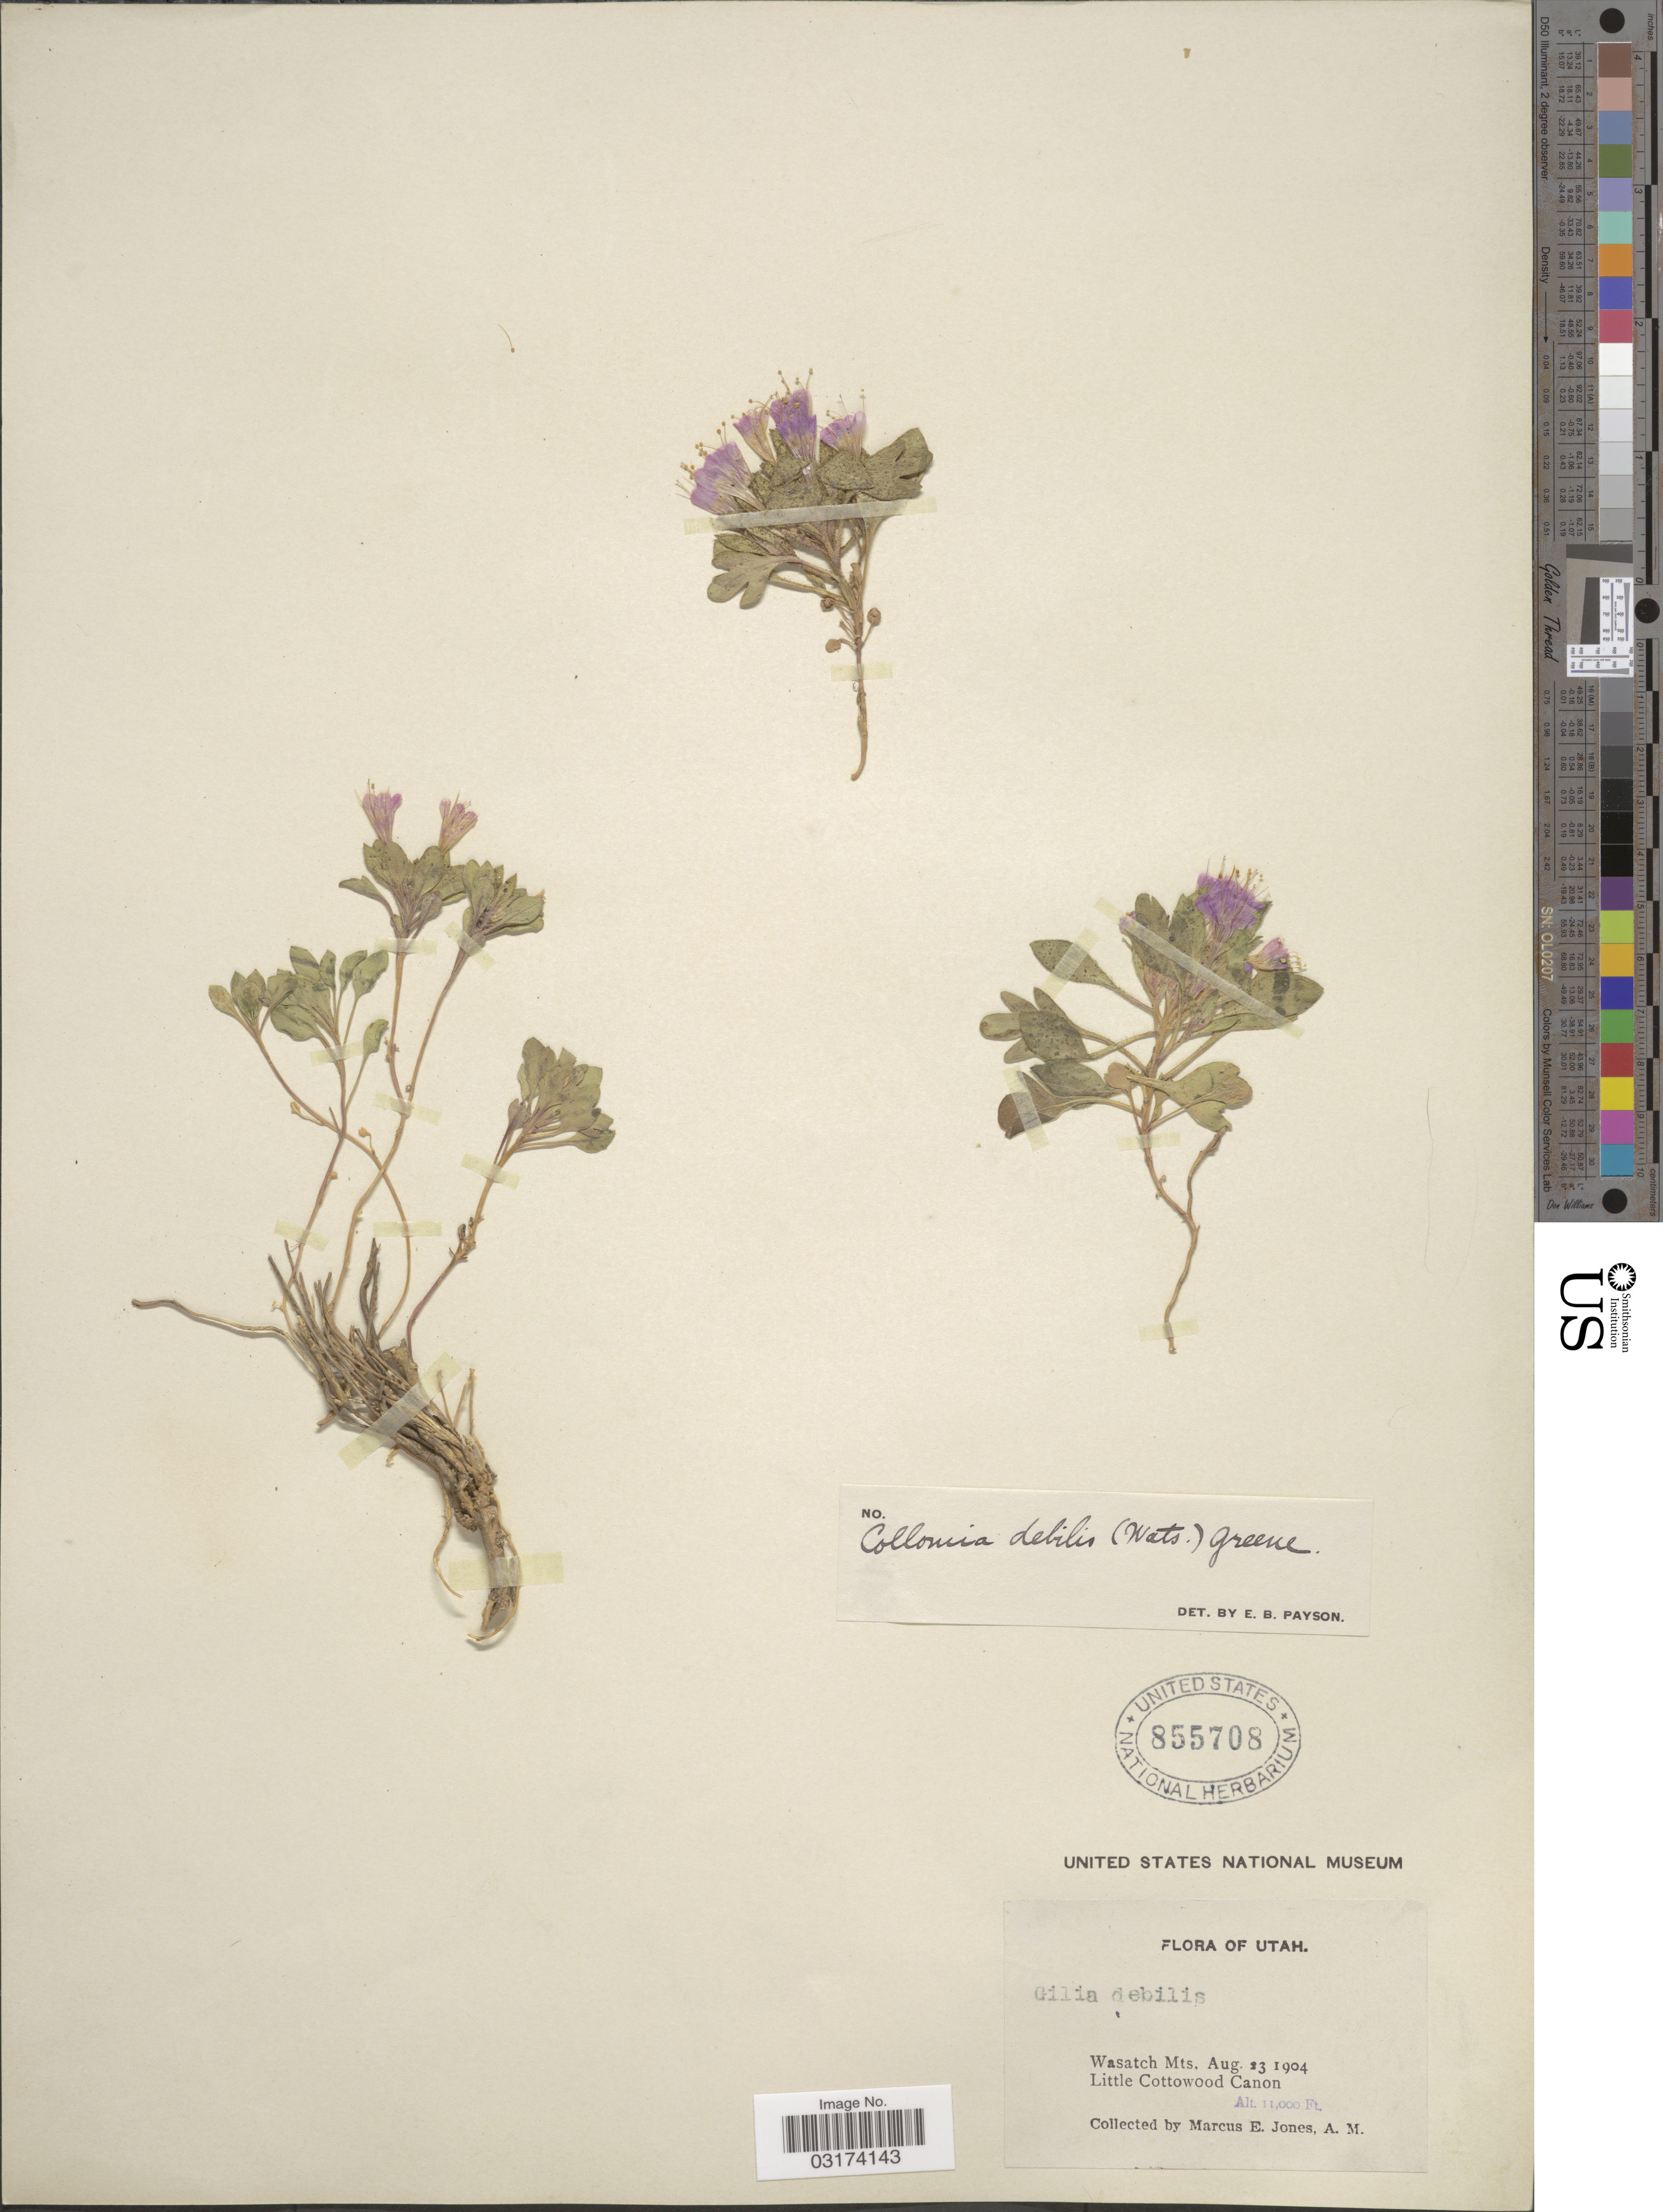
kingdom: Plantae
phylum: Tracheophyta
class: Magnoliopsida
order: Ericales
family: Polemoniaceae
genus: Collomia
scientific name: Collomia debilis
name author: (S. Watson) Greene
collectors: M. E. Jones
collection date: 1904-08-23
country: United States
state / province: Utah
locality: Wasatch Mts. Little Cottowood Canon.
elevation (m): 3353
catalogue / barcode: US 855708